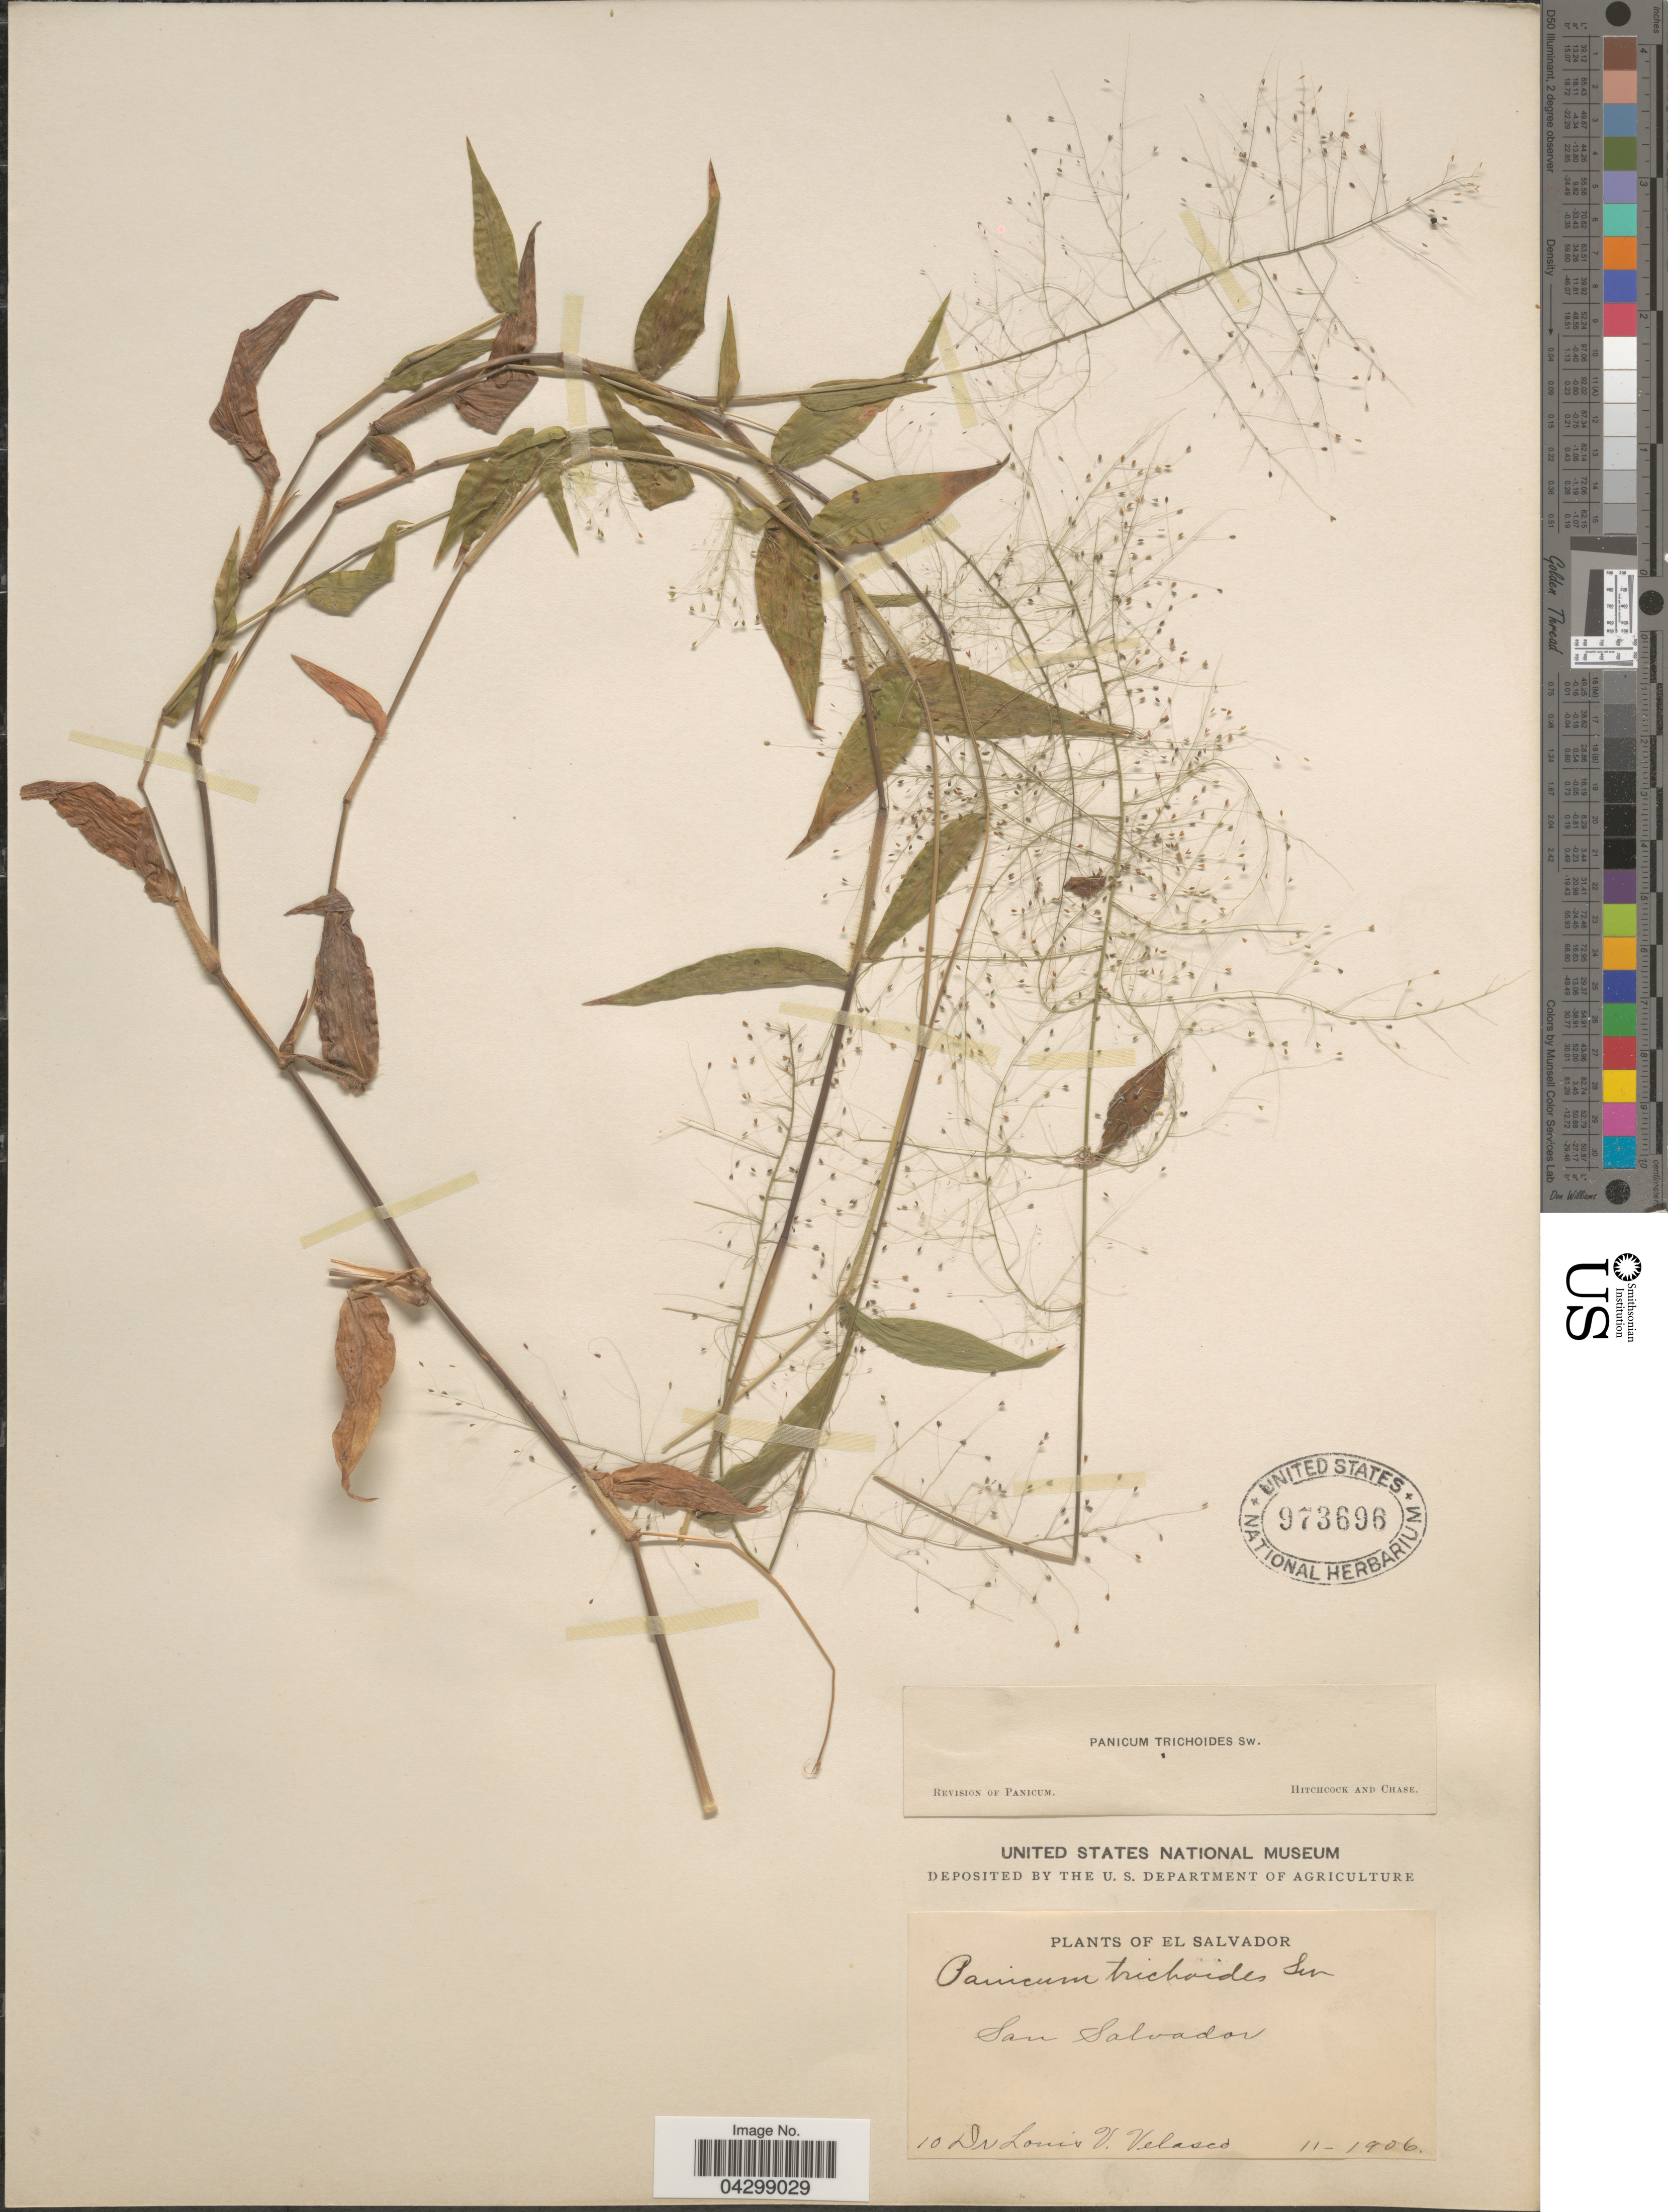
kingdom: Plantae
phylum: Tracheophyta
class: Liliopsida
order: Poales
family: Poaceae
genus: Panicum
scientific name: Panicum trichoides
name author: Sw.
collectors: L. Velasco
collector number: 10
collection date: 1906-11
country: El Salvador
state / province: San Salvador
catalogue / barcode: US 973696